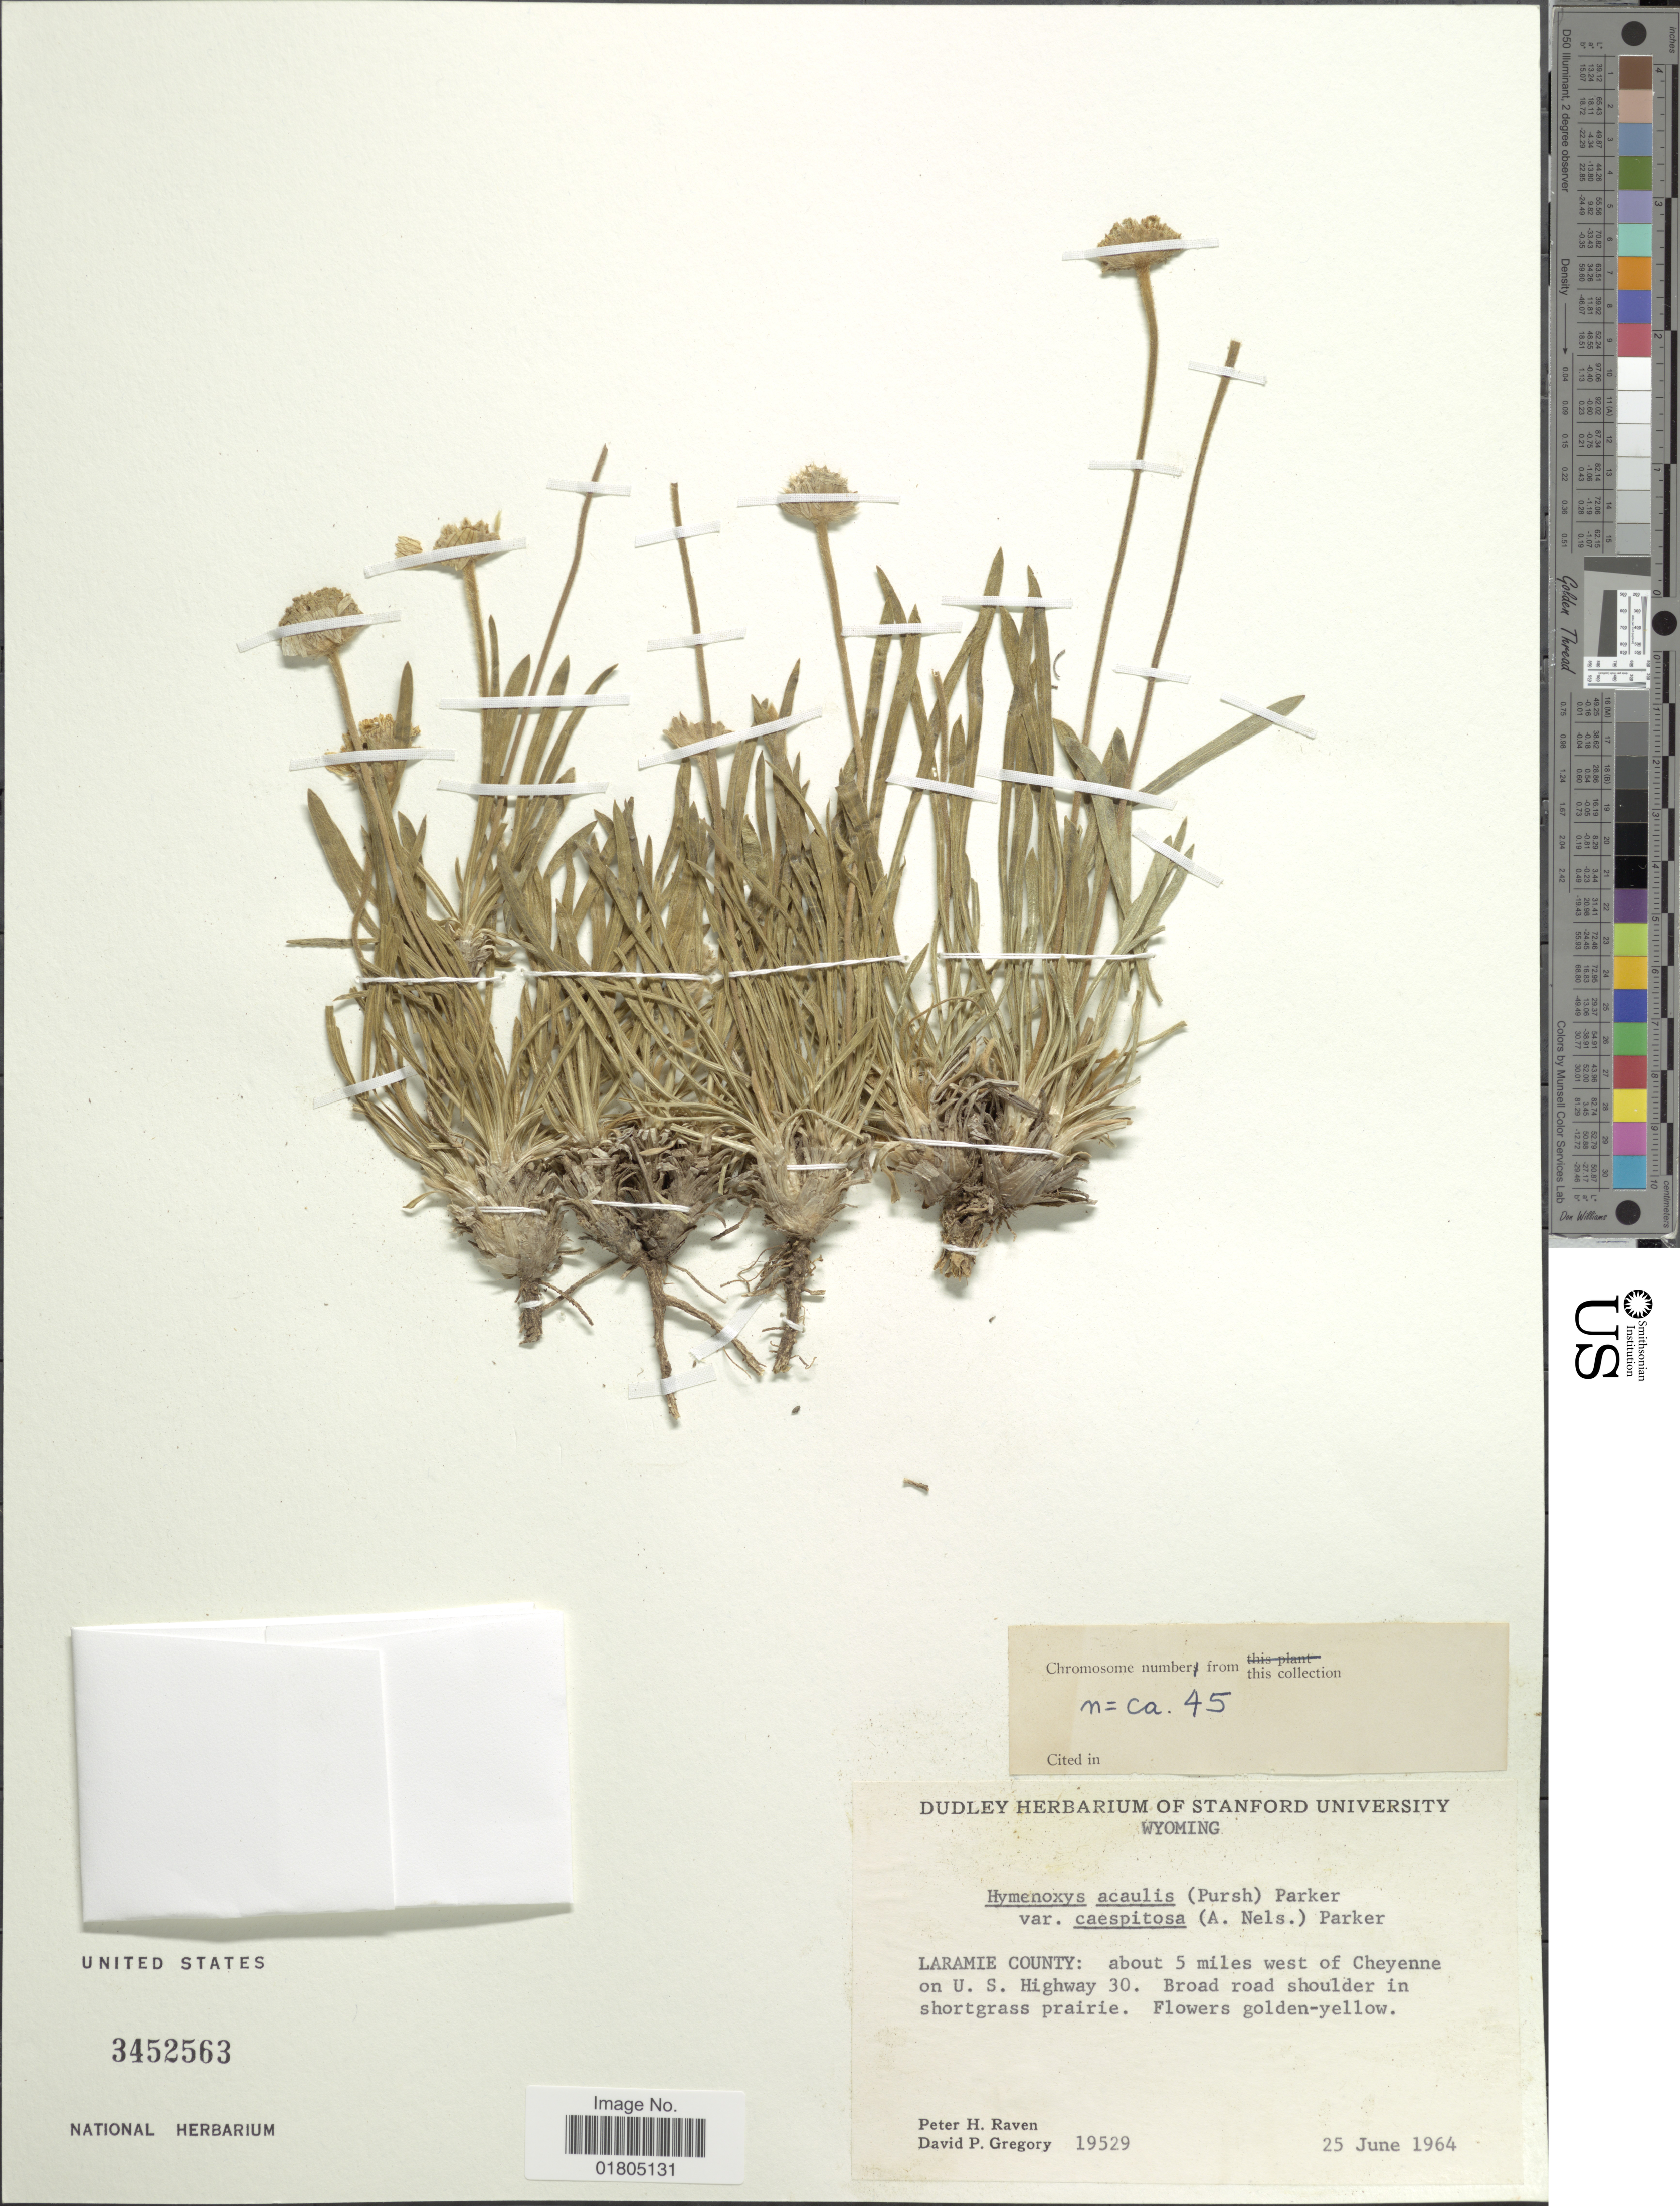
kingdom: Plantae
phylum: Tracheophyta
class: Magnoliopsida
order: Asterales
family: Asteraceae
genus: Actinea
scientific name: Actinea acaulis var. arizonica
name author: (Greene) S.F. Blake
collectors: P. Raven & D. Gregory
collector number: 19529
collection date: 1964-06-25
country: United States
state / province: Wyoming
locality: Laramie County: about 5 miles west of Cheyenne on U. S. HIghway 30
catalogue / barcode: US 3452563